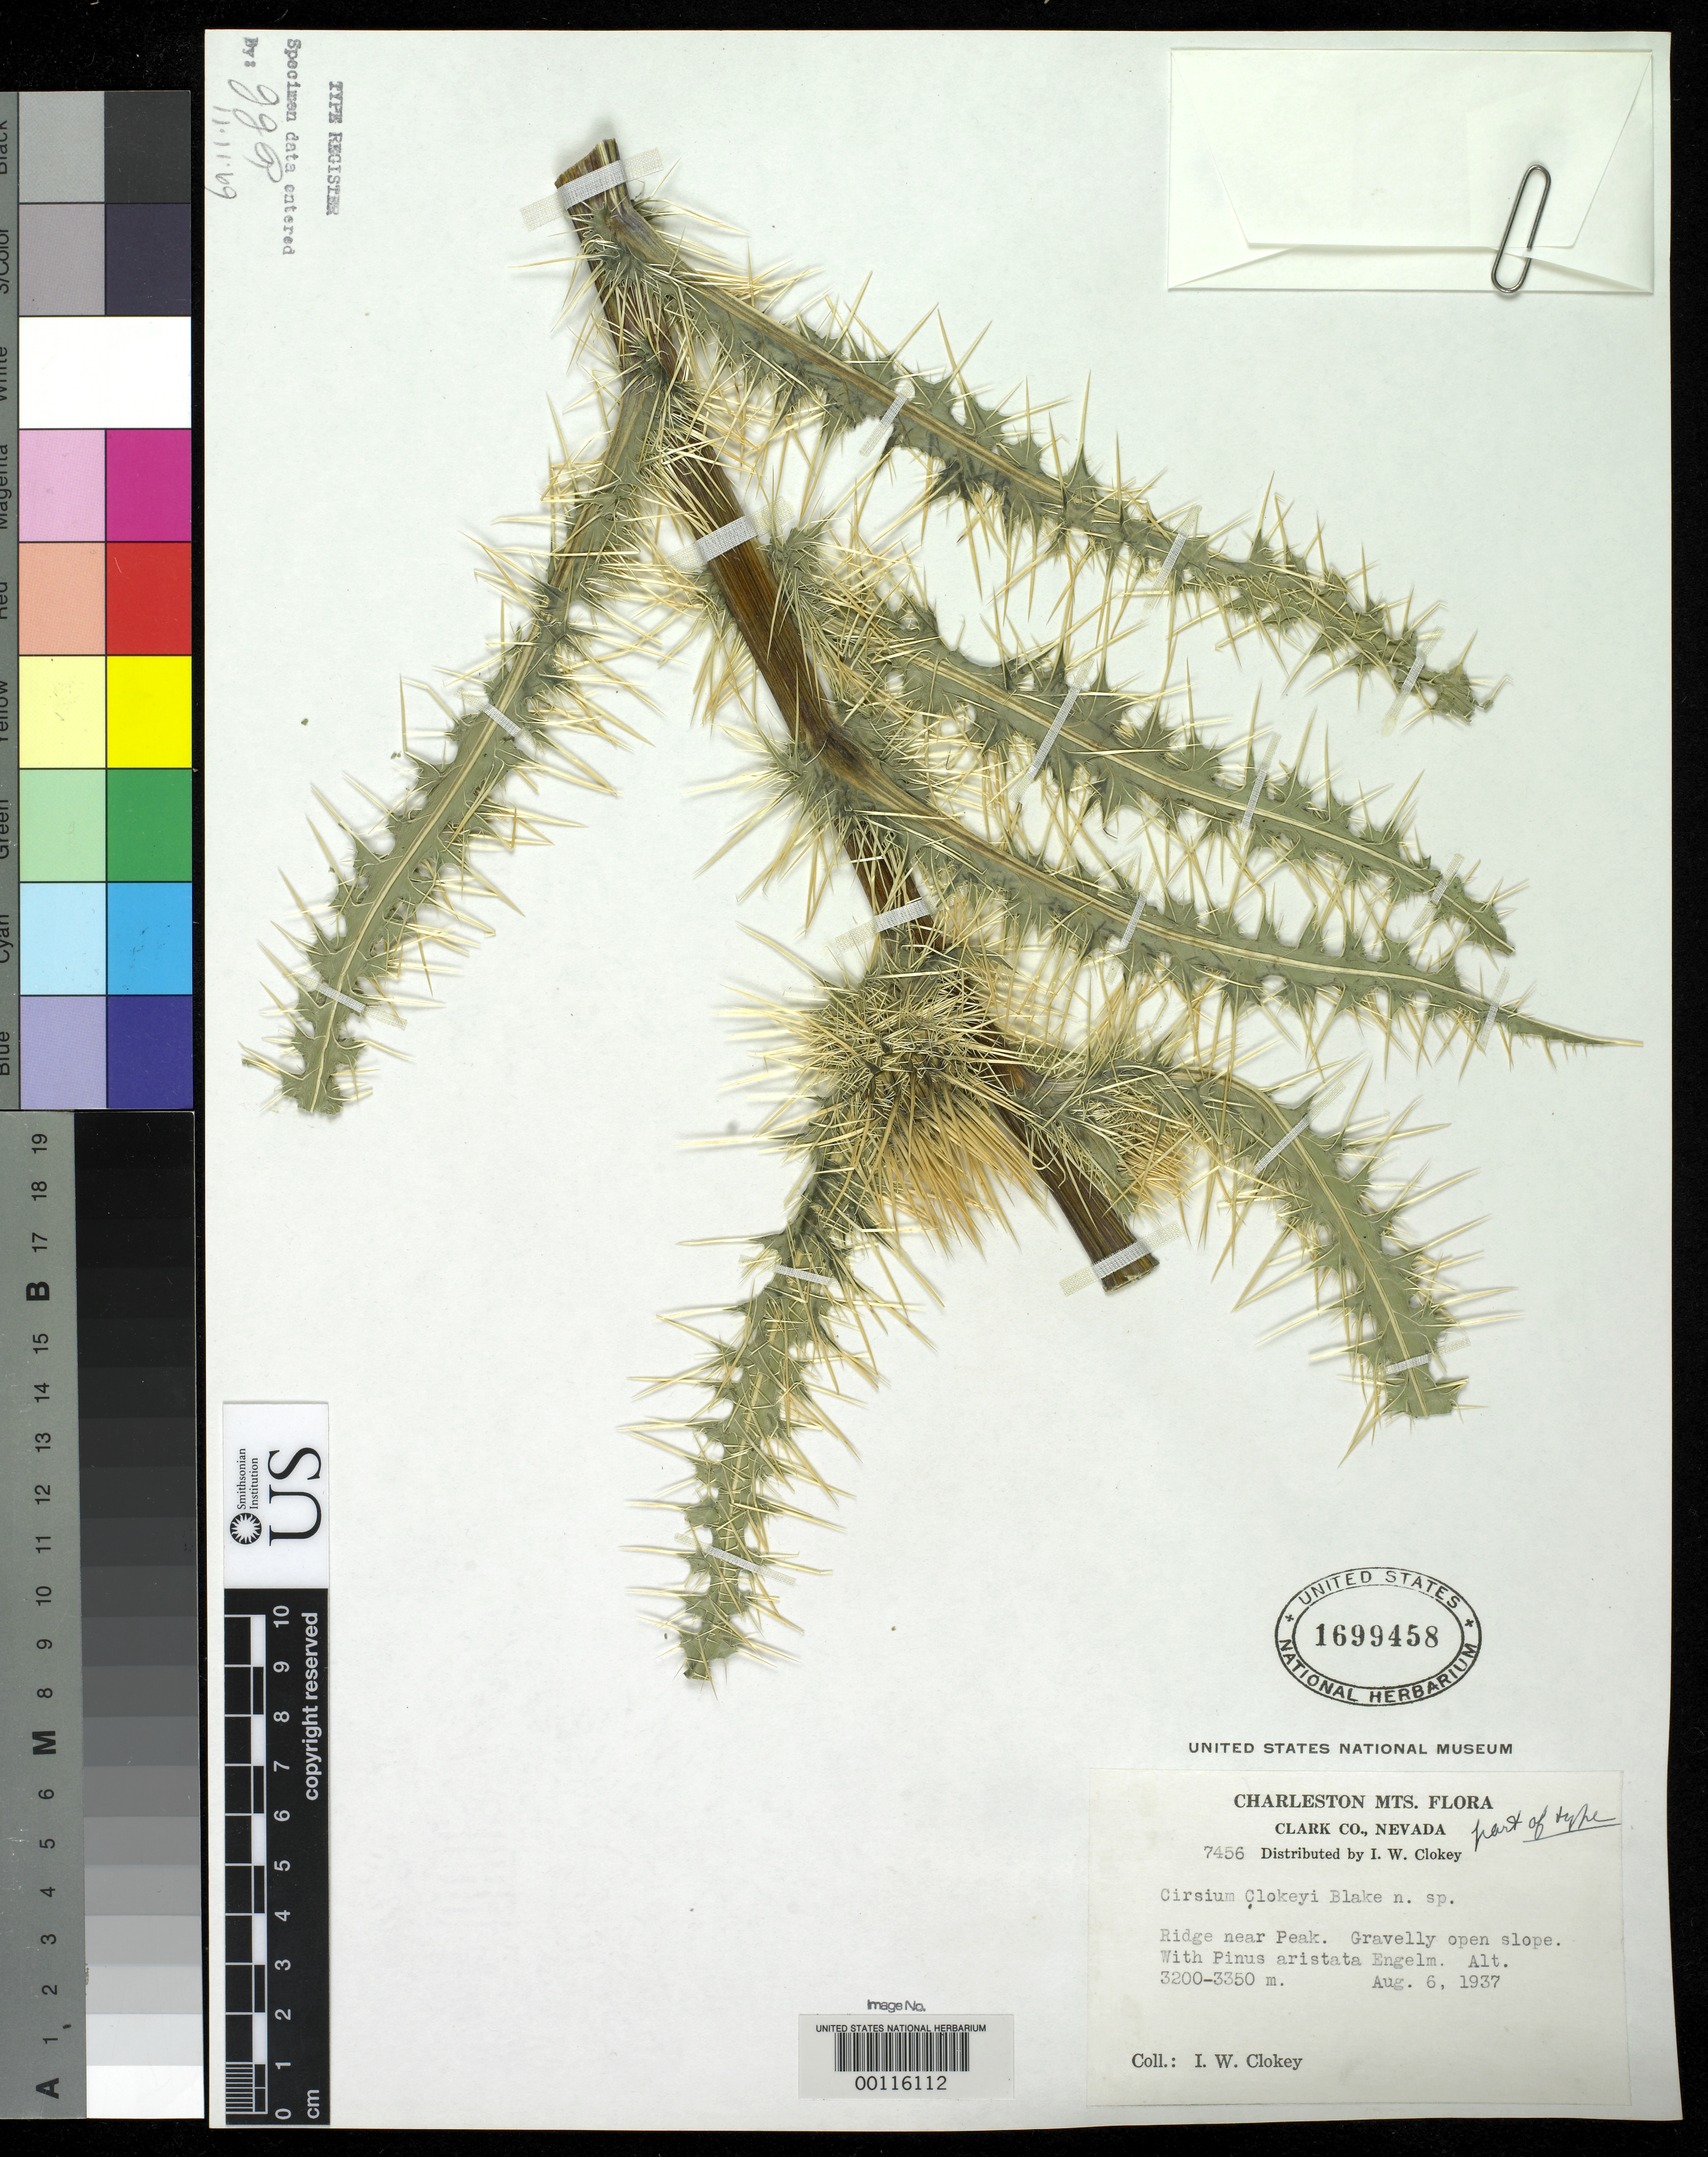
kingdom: Plantae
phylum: Tracheophyta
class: Magnoliopsida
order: Asterales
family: Asteraceae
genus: Cirsium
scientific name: Cirsium clokeyi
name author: S.F. Blake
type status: Holotype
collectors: I. W. Clokey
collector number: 7456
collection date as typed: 06 Aug 1937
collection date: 1937-08-06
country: United States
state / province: Nevada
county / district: Clark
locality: Ridge near Charleston Peak, Charleston Mountains.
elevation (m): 3200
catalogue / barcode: US 1699458